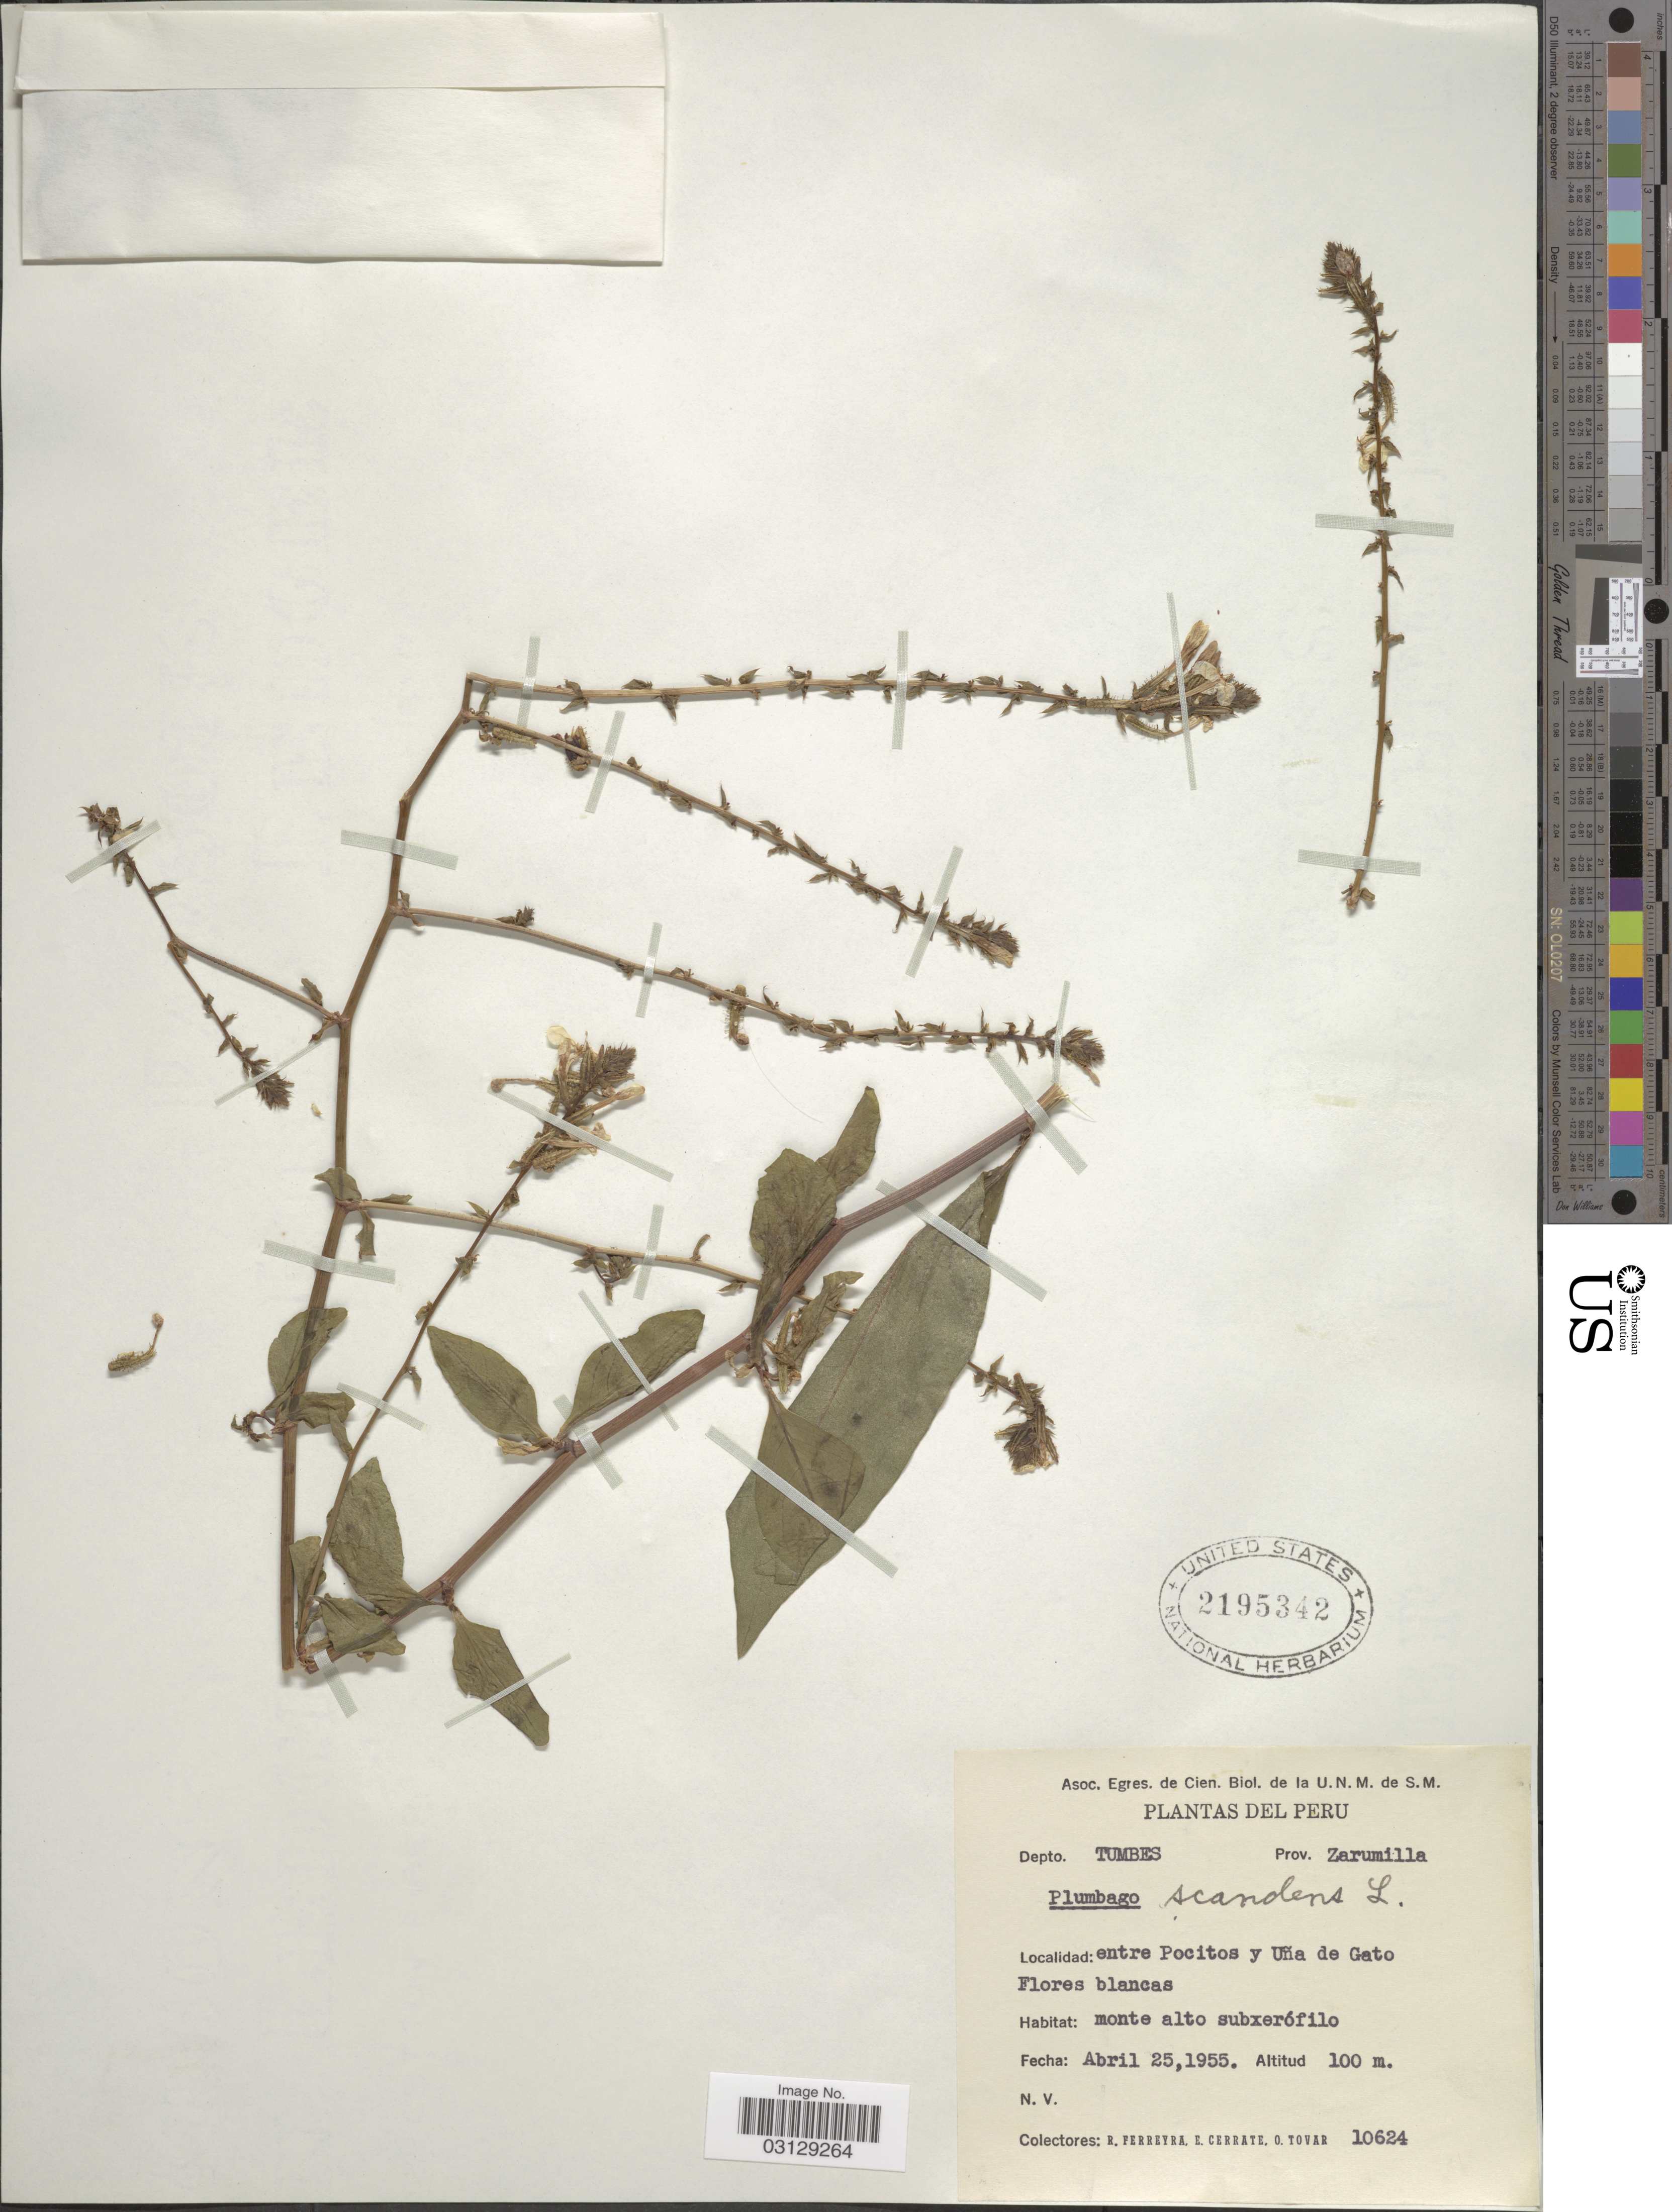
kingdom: Plantae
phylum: Tracheophyta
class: Magnoliopsida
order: Caryophyllales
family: Plumbaginaceae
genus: Plumbago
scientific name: Plumbago scandens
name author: L.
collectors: R. A. Ferreyra, E. Cerrate & Ó. Tovar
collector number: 10624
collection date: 1955-04-25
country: Peru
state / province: Tumbes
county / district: Zarumilla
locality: Depto. Tumbes. Prov. Zarumilla. Entre Pocitos y Uña de Gato.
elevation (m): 100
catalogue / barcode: US 2195342